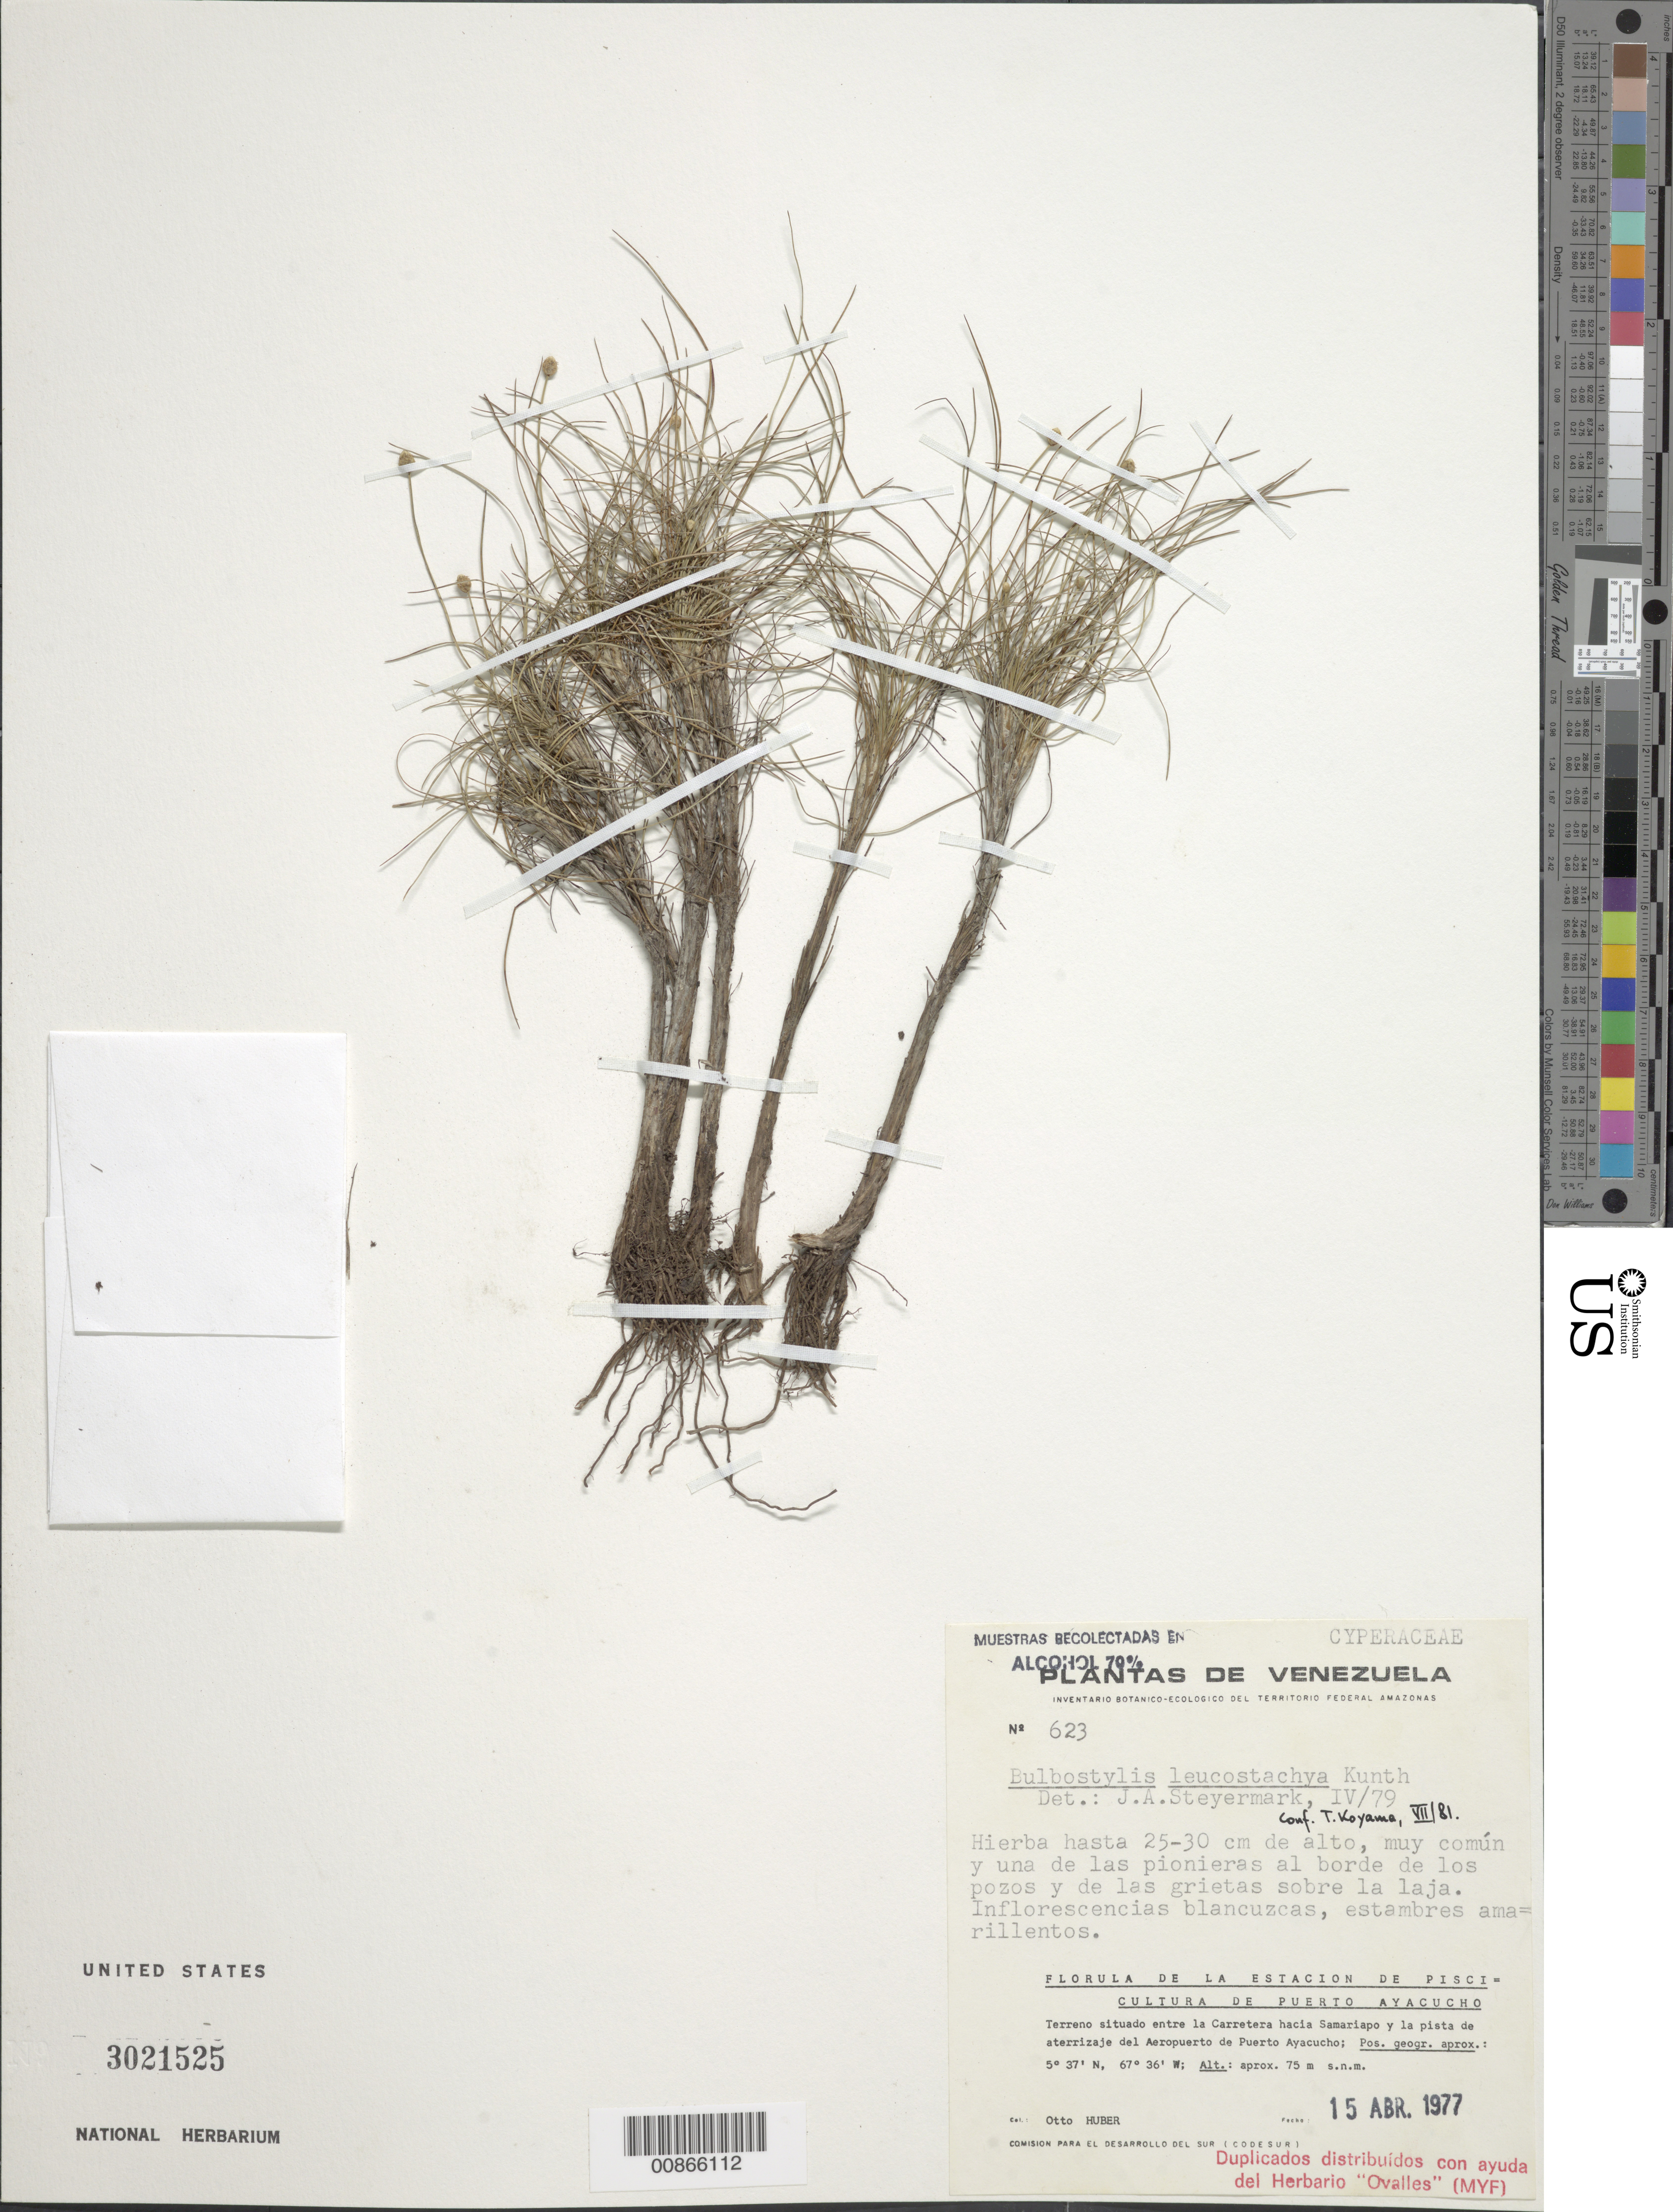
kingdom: Plantae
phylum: Tracheophyta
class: Liliopsida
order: Poales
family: Cyperaceae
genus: Bulbostylis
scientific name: Bulbostylis leucostachya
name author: (Kunth) Kunth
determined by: Koyama, Tetsuo M.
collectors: O. Huber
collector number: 623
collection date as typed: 15-Apr-77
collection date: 1977-04-15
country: Venezuela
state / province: Amazonas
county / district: Atures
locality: Puerto Ayacucho, carretera hacia Samariapo y la pista de aterrizaje del Aeropuerto de Puerto Ayacucho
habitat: Pionieras al borde de los pozos y de las grietas sobre la laja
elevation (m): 75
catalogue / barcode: US 3021525